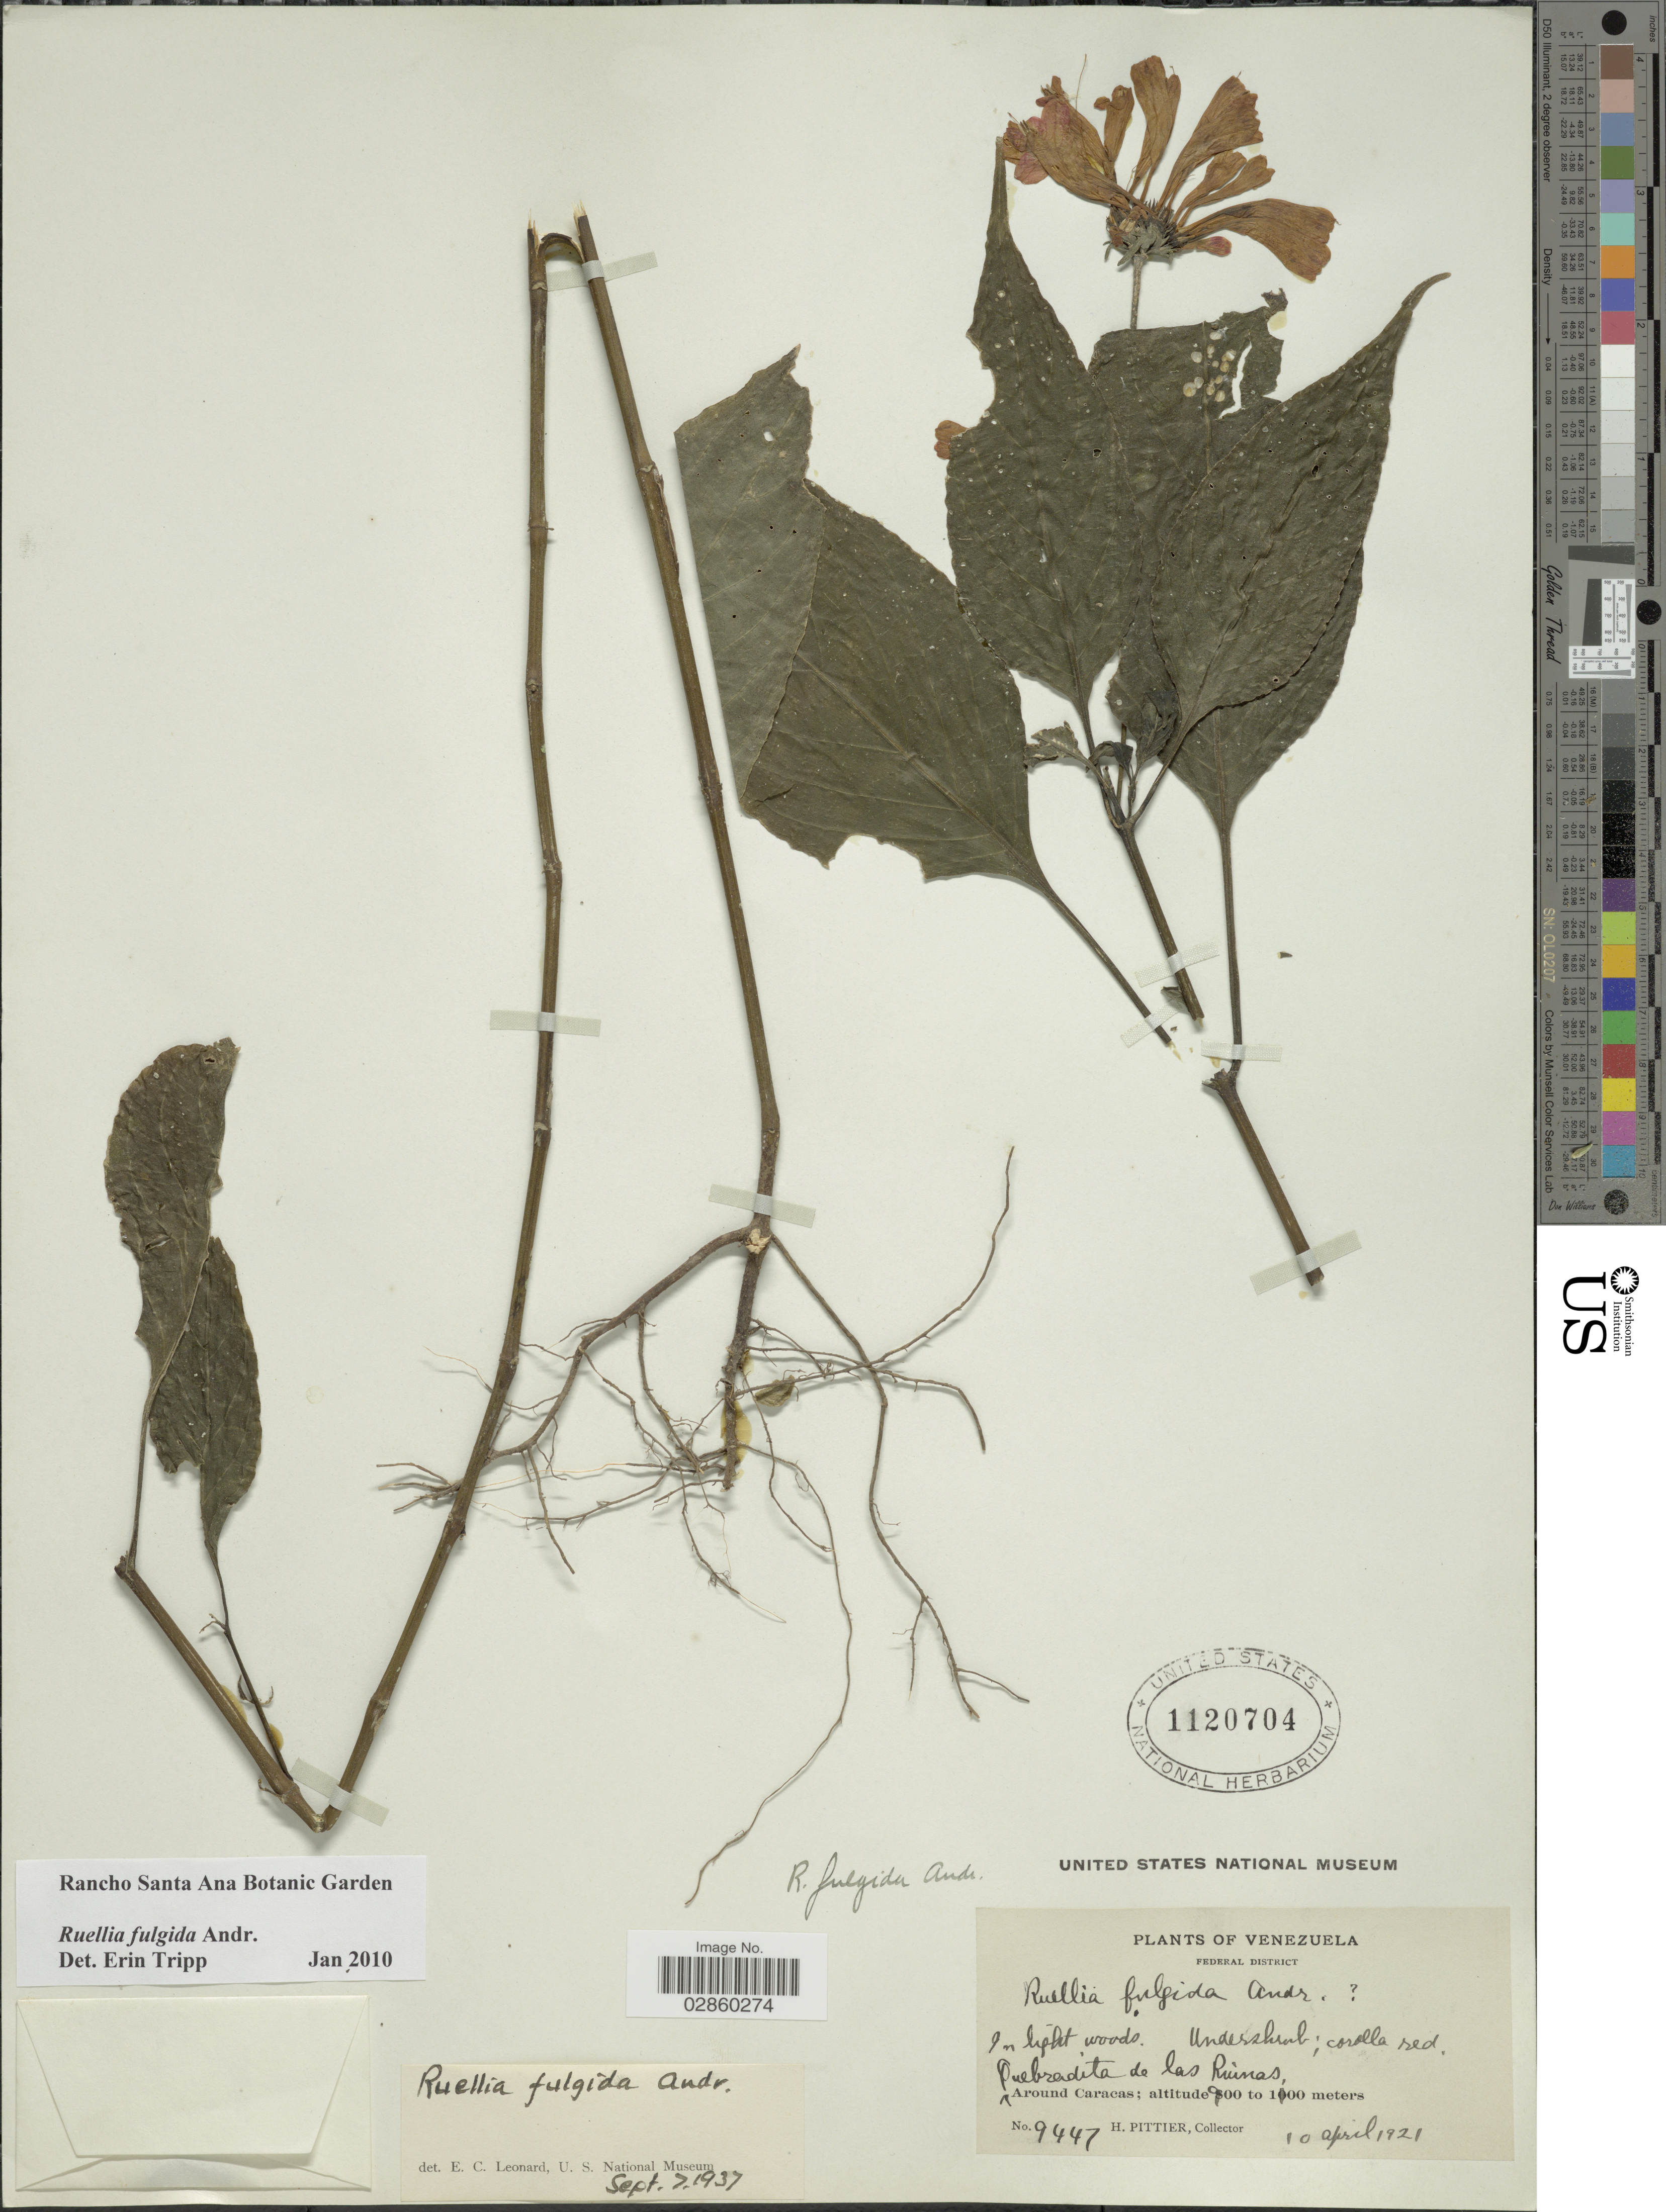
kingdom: Plantae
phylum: Tracheophyta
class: Magnoliopsida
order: Lamiales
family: Acanthaceae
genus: Ruellia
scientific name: Ruellia fulgida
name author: Andrews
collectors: H. F. Pittier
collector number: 9447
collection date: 1921-04-10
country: Venezuela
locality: Quebradita de las Ruinas, Around Caracas.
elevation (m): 900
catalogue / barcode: US 1120704